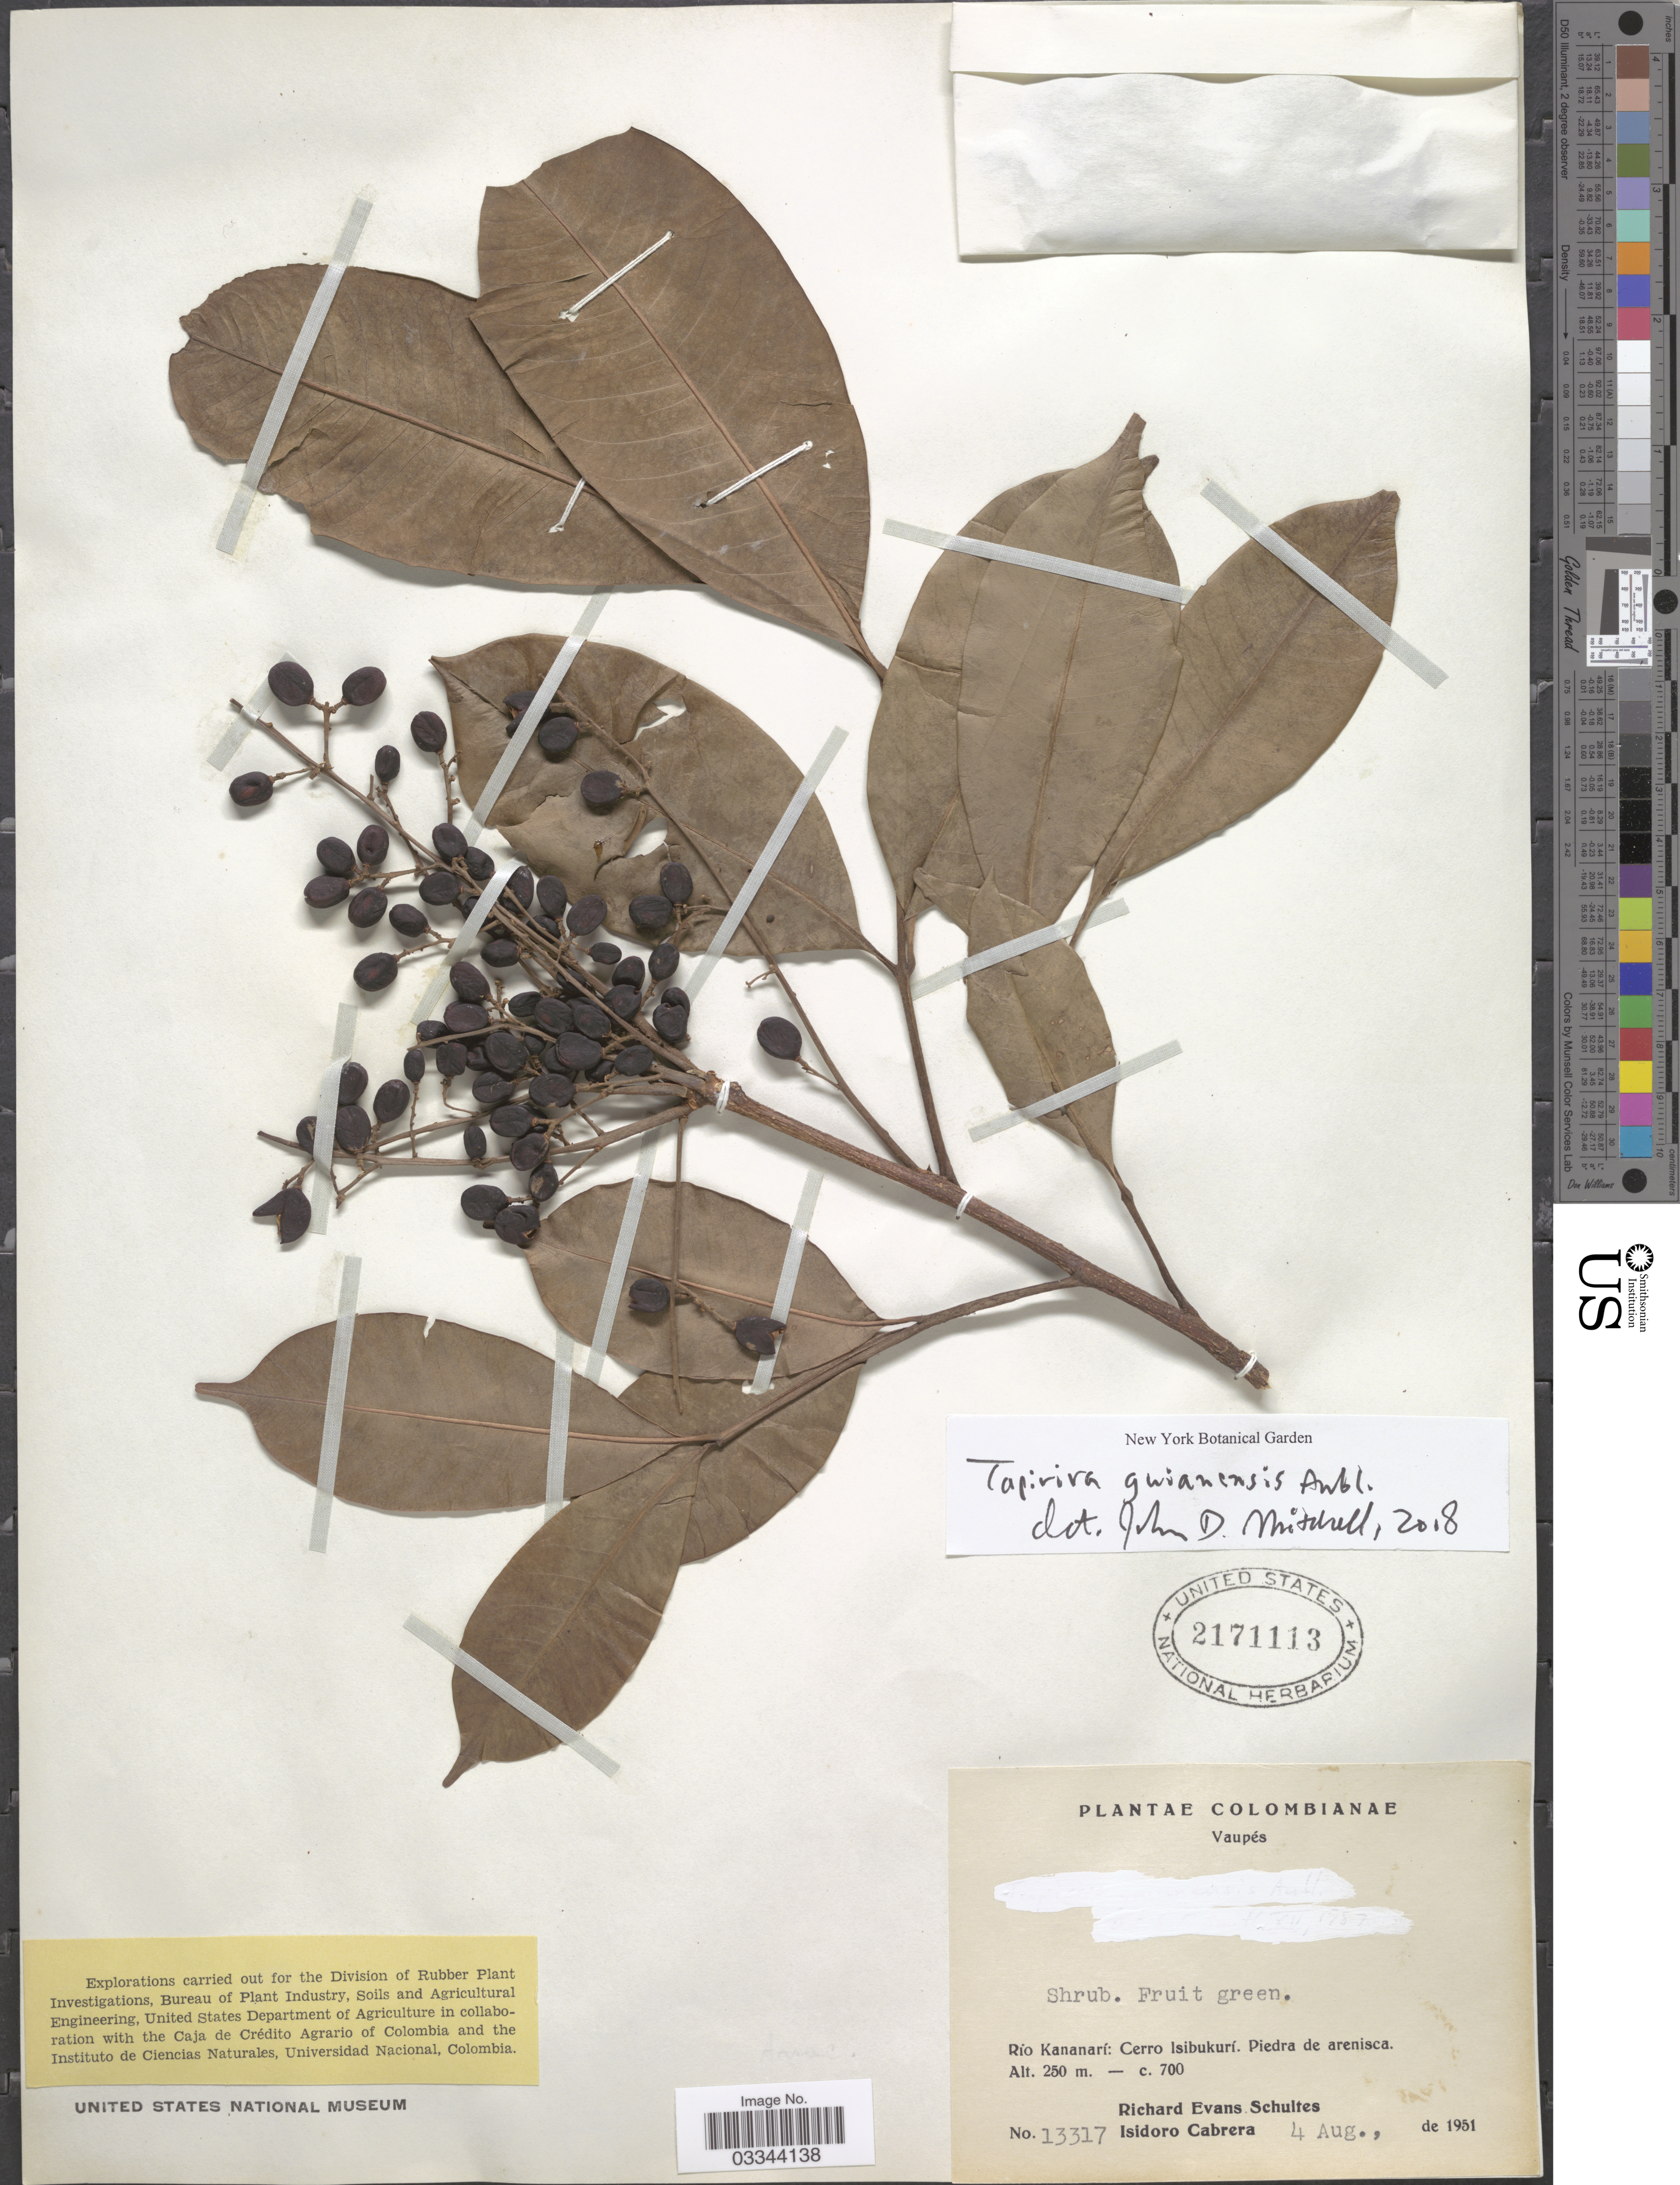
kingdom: Plantae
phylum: Tracheophyta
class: Magnoliopsida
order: Sapindales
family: Anacardiaceae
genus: Tapirira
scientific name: Tapirira guianensis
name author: Aubl.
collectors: R. E. Schultes & I. Cabrera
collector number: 13317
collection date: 1951-08-04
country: Colombia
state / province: Vaupés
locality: Río Kananarí: Cerro Isibukurí. Piedra de Arenisca.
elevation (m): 250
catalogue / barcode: US 2171113